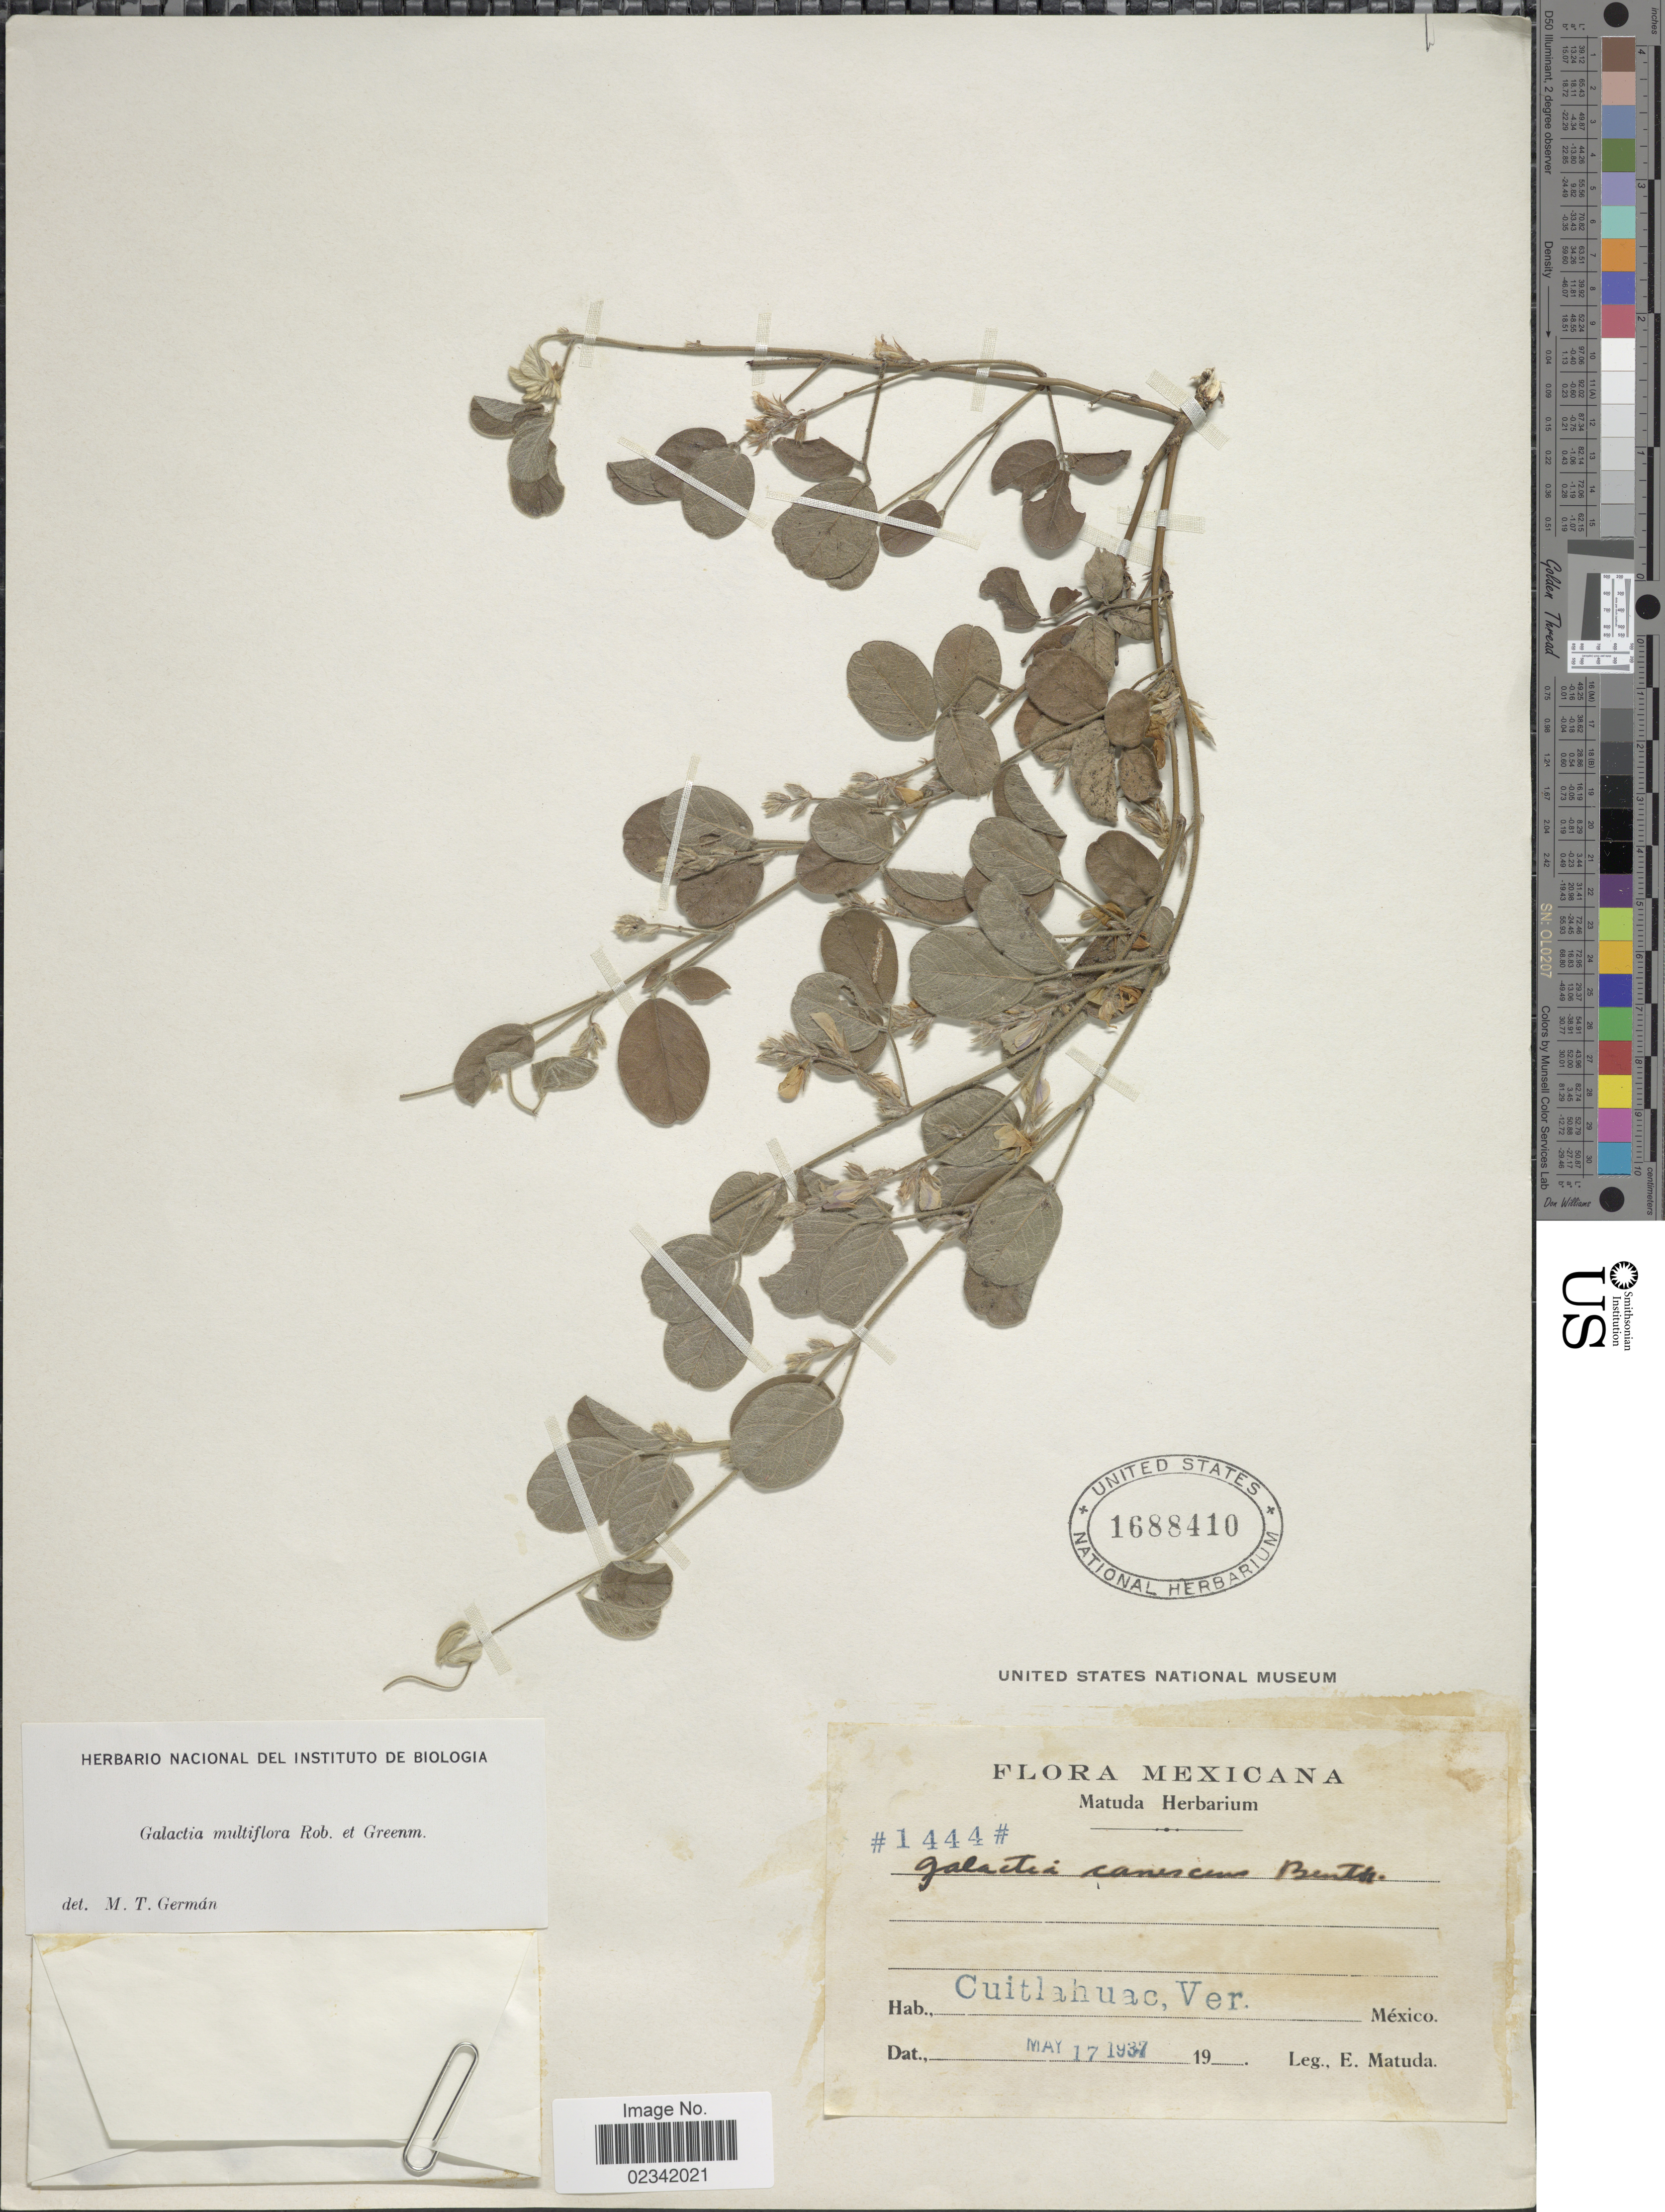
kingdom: Plantae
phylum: Tracheophyta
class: Magnoliopsida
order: Fabales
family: Fabaceae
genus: Galactia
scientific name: Galactia multiflora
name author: B.L. Rob.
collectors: E. Matuda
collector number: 1444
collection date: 1937-05-17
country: Mexico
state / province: Veracruz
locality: Cuitlahuac, Ver., Mexico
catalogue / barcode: US 1688410